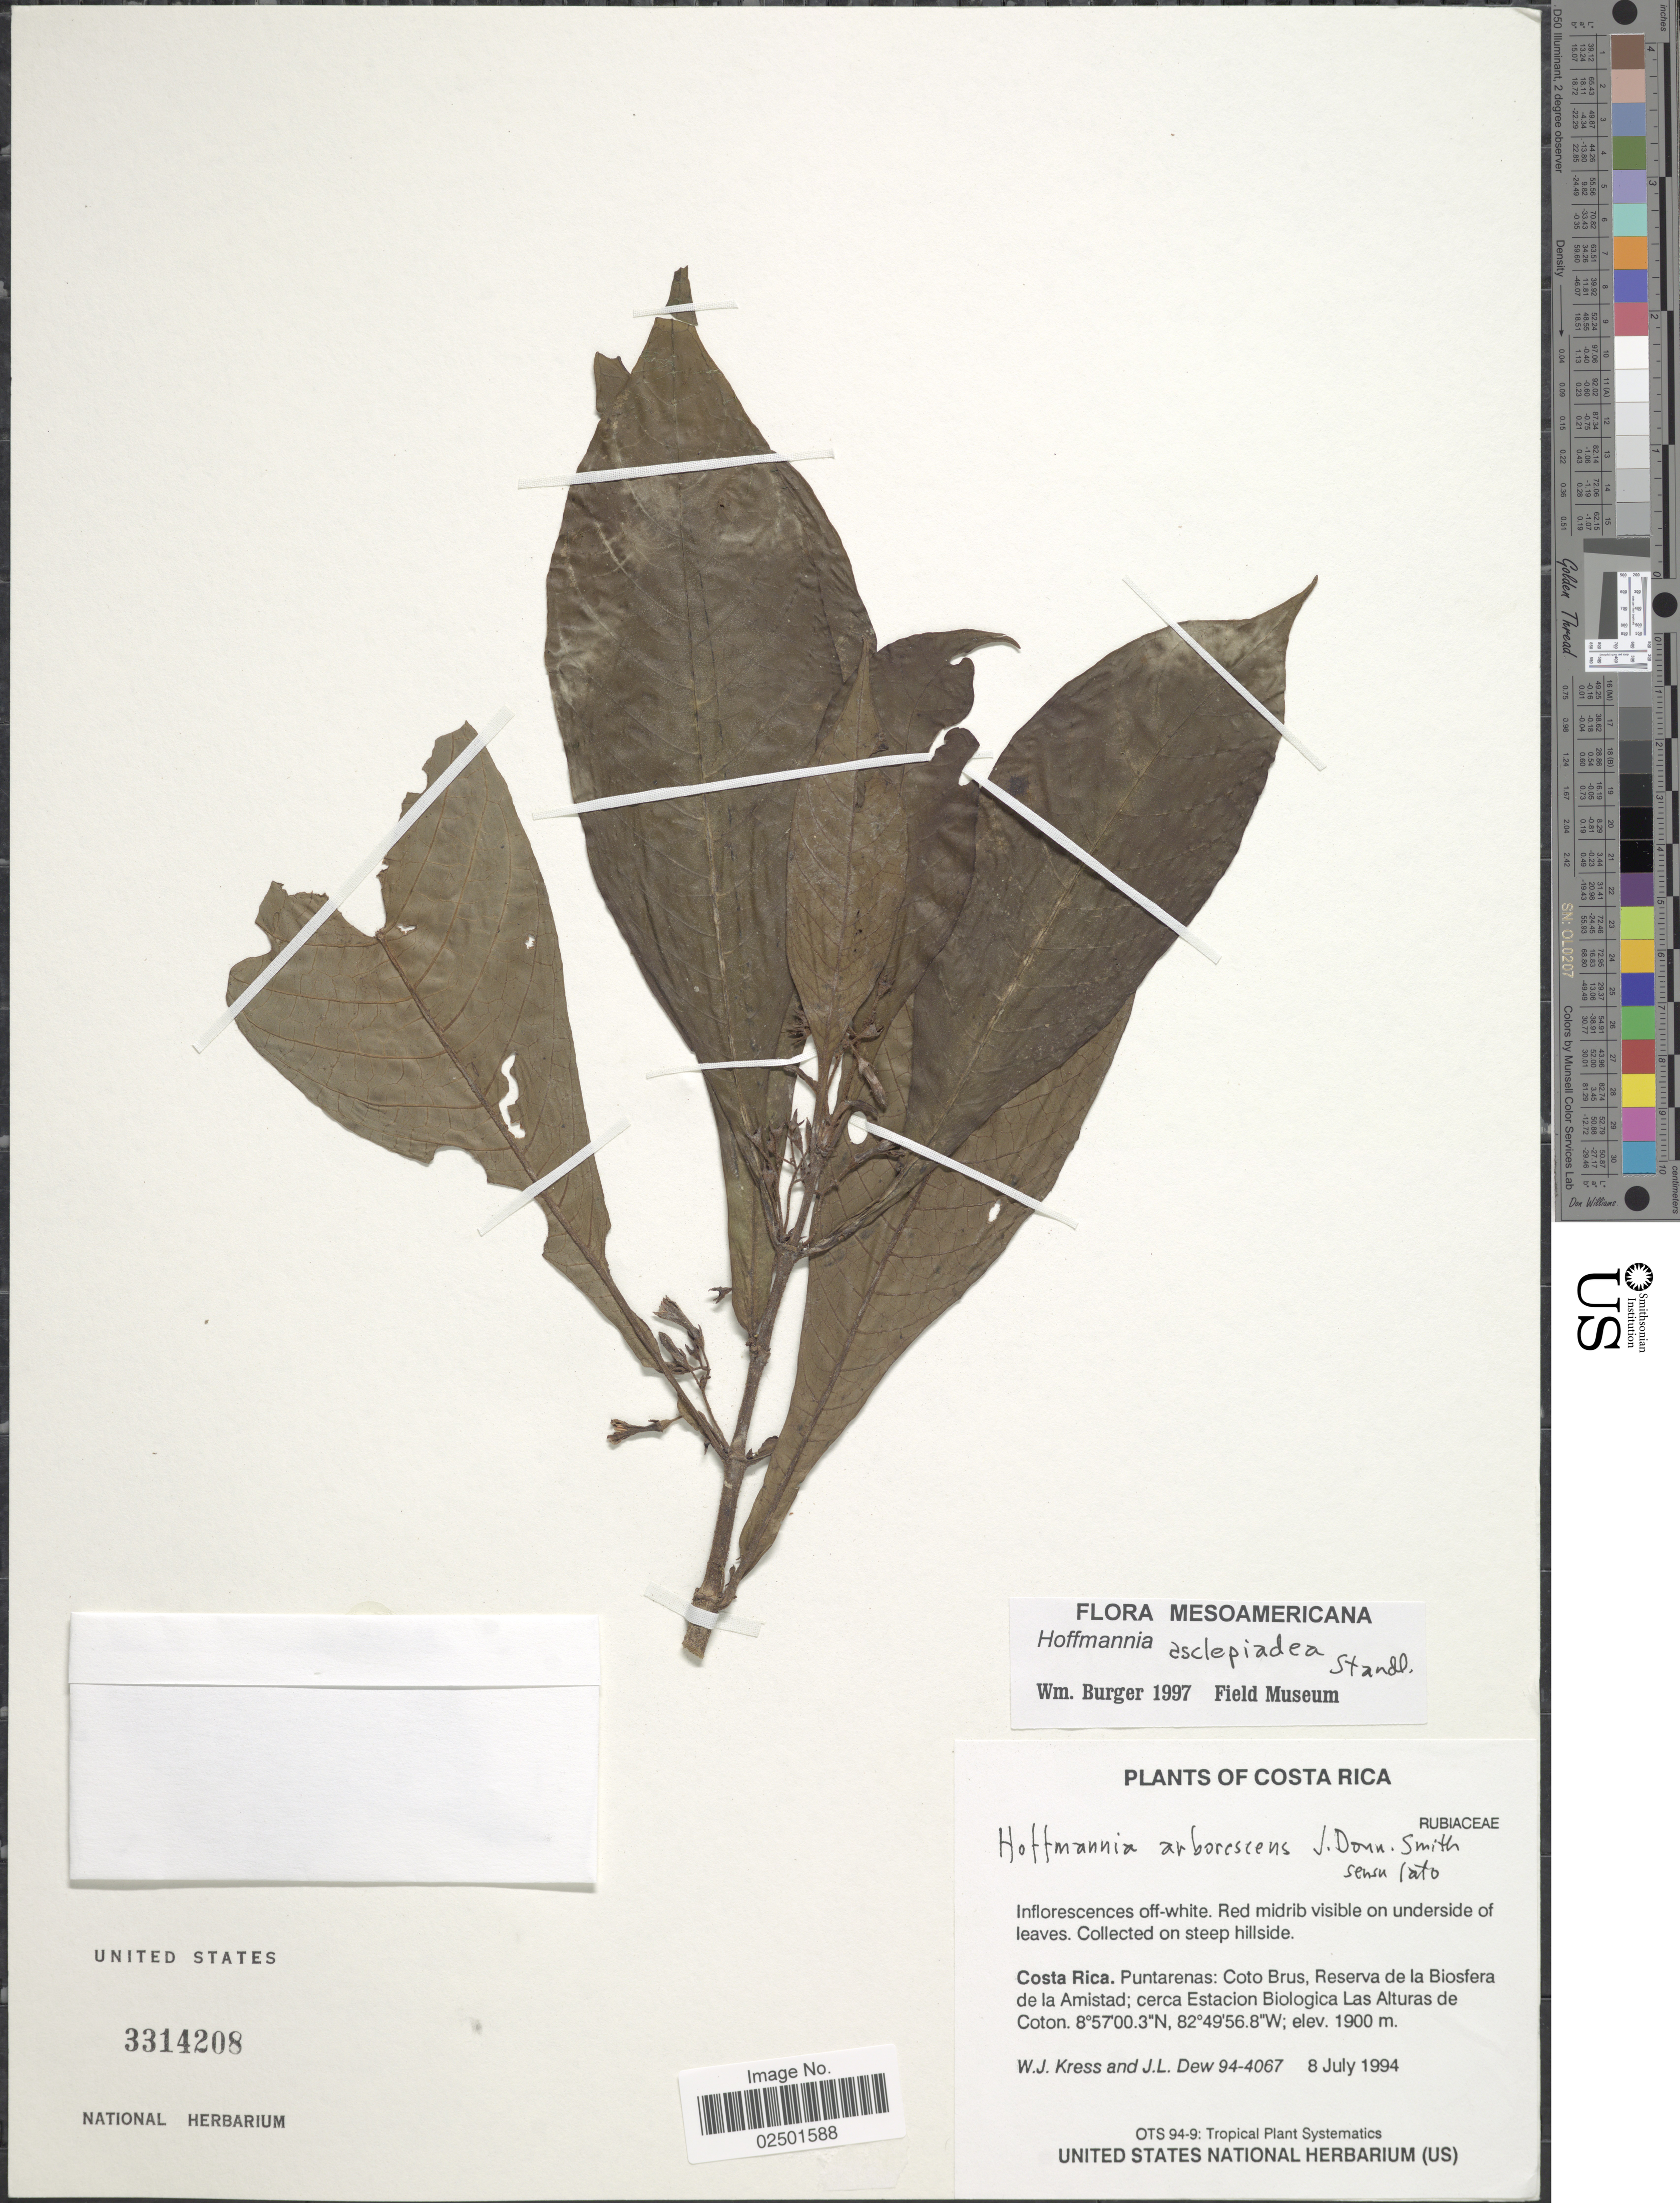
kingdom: Plantae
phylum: Tracheophyta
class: Magnoliopsida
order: Gentianales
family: Rubiaceae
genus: Hoffmannia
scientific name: Hoffmannia asclepiadea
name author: Standl.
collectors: W. J. Kress & J. L. Dew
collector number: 94-4067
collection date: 1994-07-08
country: Costa Rica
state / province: Puntarenas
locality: Coto Brus. Reserva de la Biosfera de la Amistad; cerca Estacion Biologica Las Alturas de Coton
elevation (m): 1900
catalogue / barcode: US 3314208